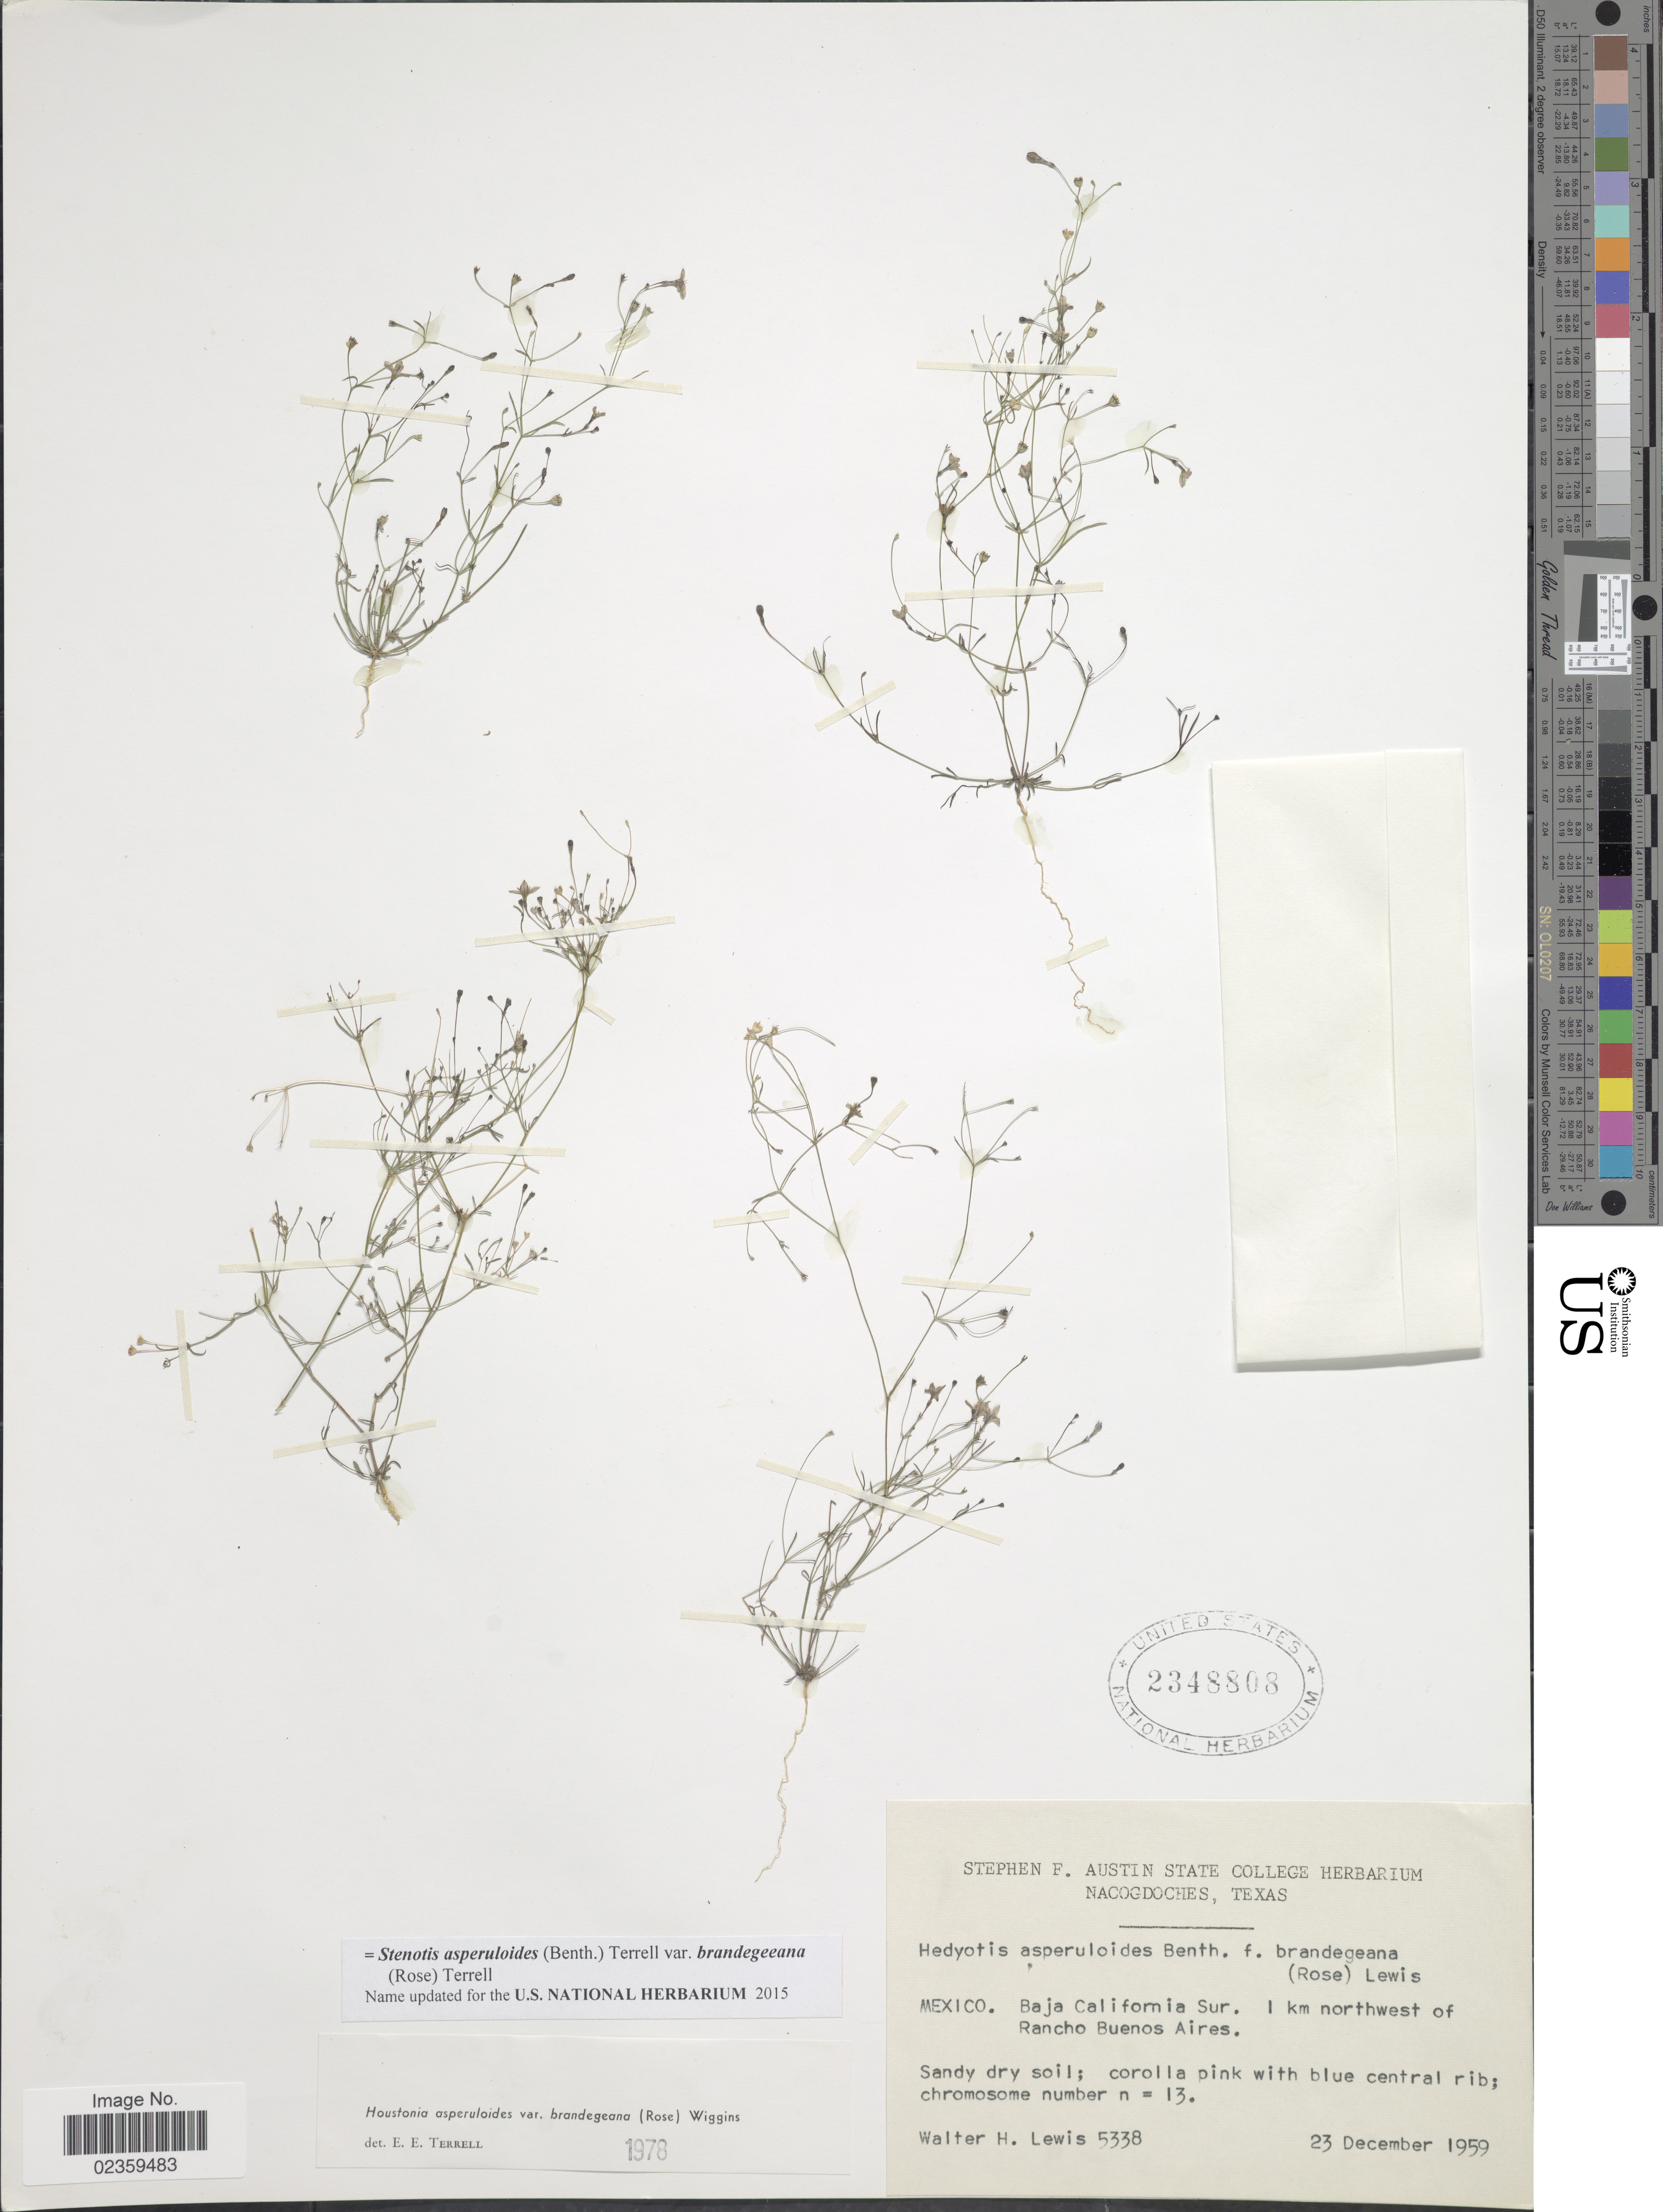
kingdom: Plantae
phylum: Tracheophyta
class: Magnoliopsida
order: Gentianales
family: Rubiaceae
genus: Stenotis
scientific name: Stenotis asperuloides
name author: (Benth.) Terrell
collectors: W. H. Lewis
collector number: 5338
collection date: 1959-12-23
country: Mexico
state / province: Baja California Sur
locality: Baja California Sur. 1 km northwest of Rancho Buenos Aires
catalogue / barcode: US 2348808